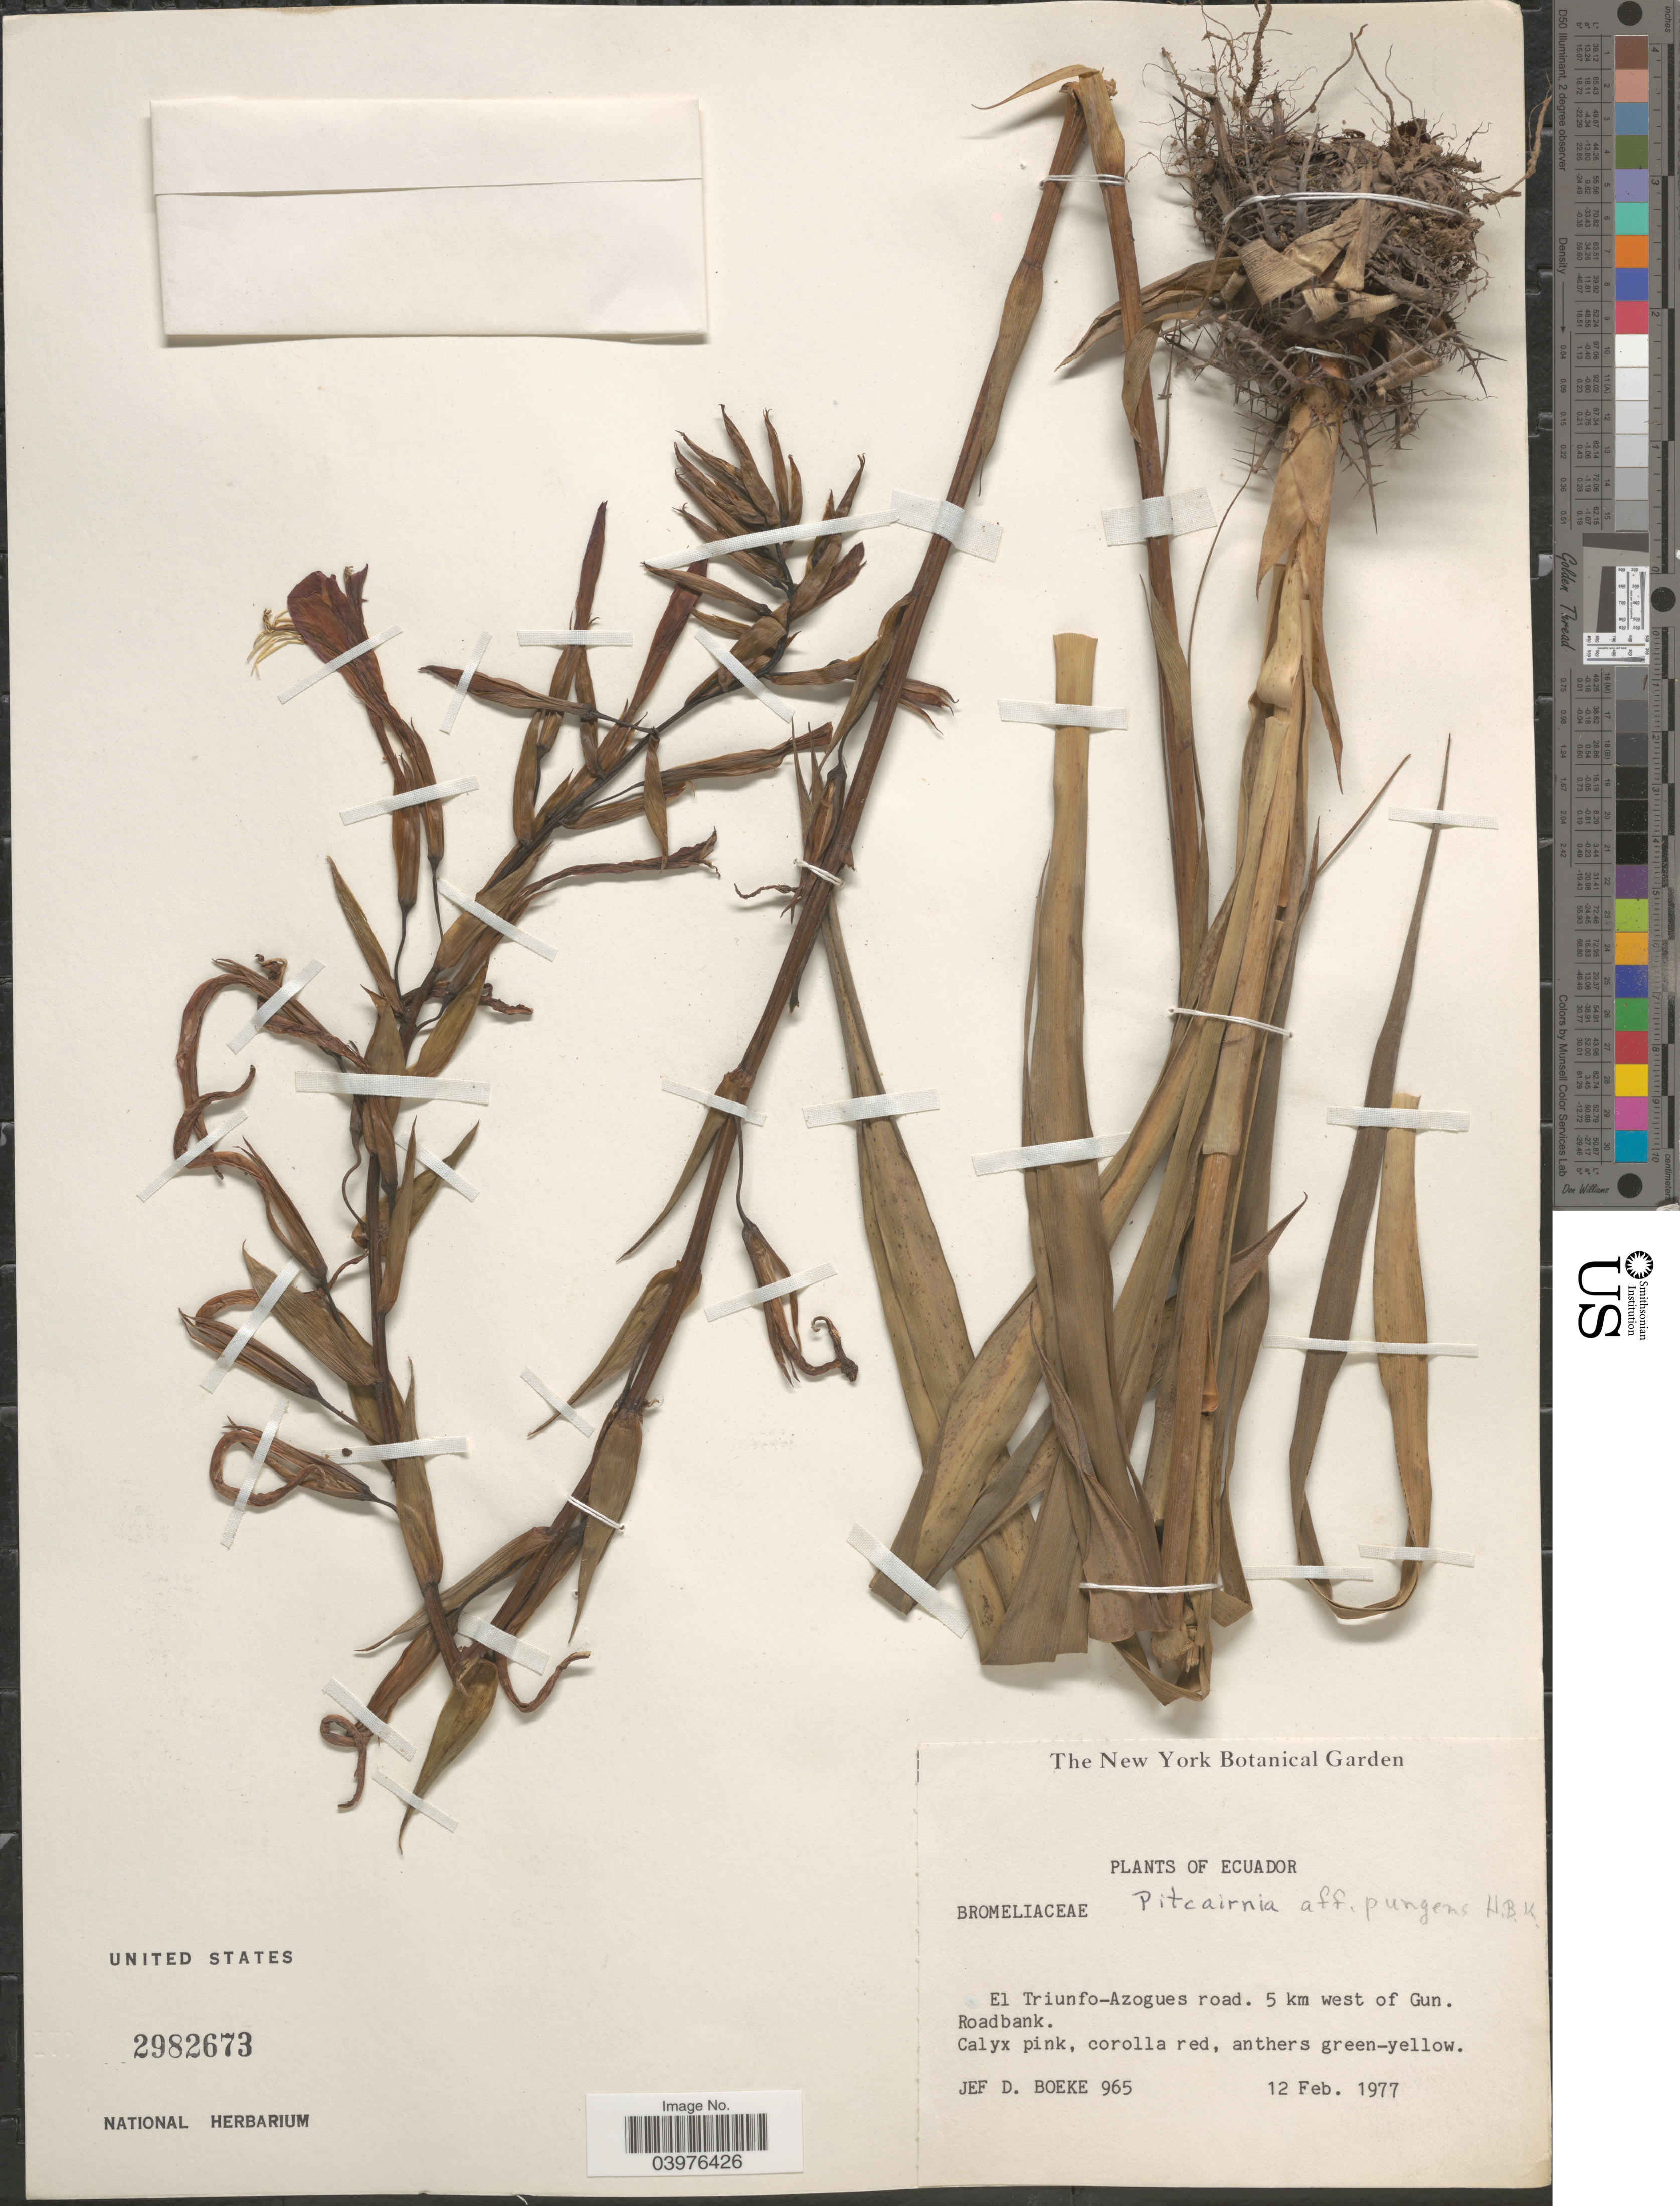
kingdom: Plantae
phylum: Tracheophyta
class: Liliopsida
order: Poales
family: Bromeliaceae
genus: Pitcairnia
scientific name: Pitcairnia pungens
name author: Kunth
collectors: J. Boeke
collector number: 965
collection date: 1977-02-12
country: Ecuador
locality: El Triunfo-Azogues road. 5 km west of Gun.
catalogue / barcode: US 2982673